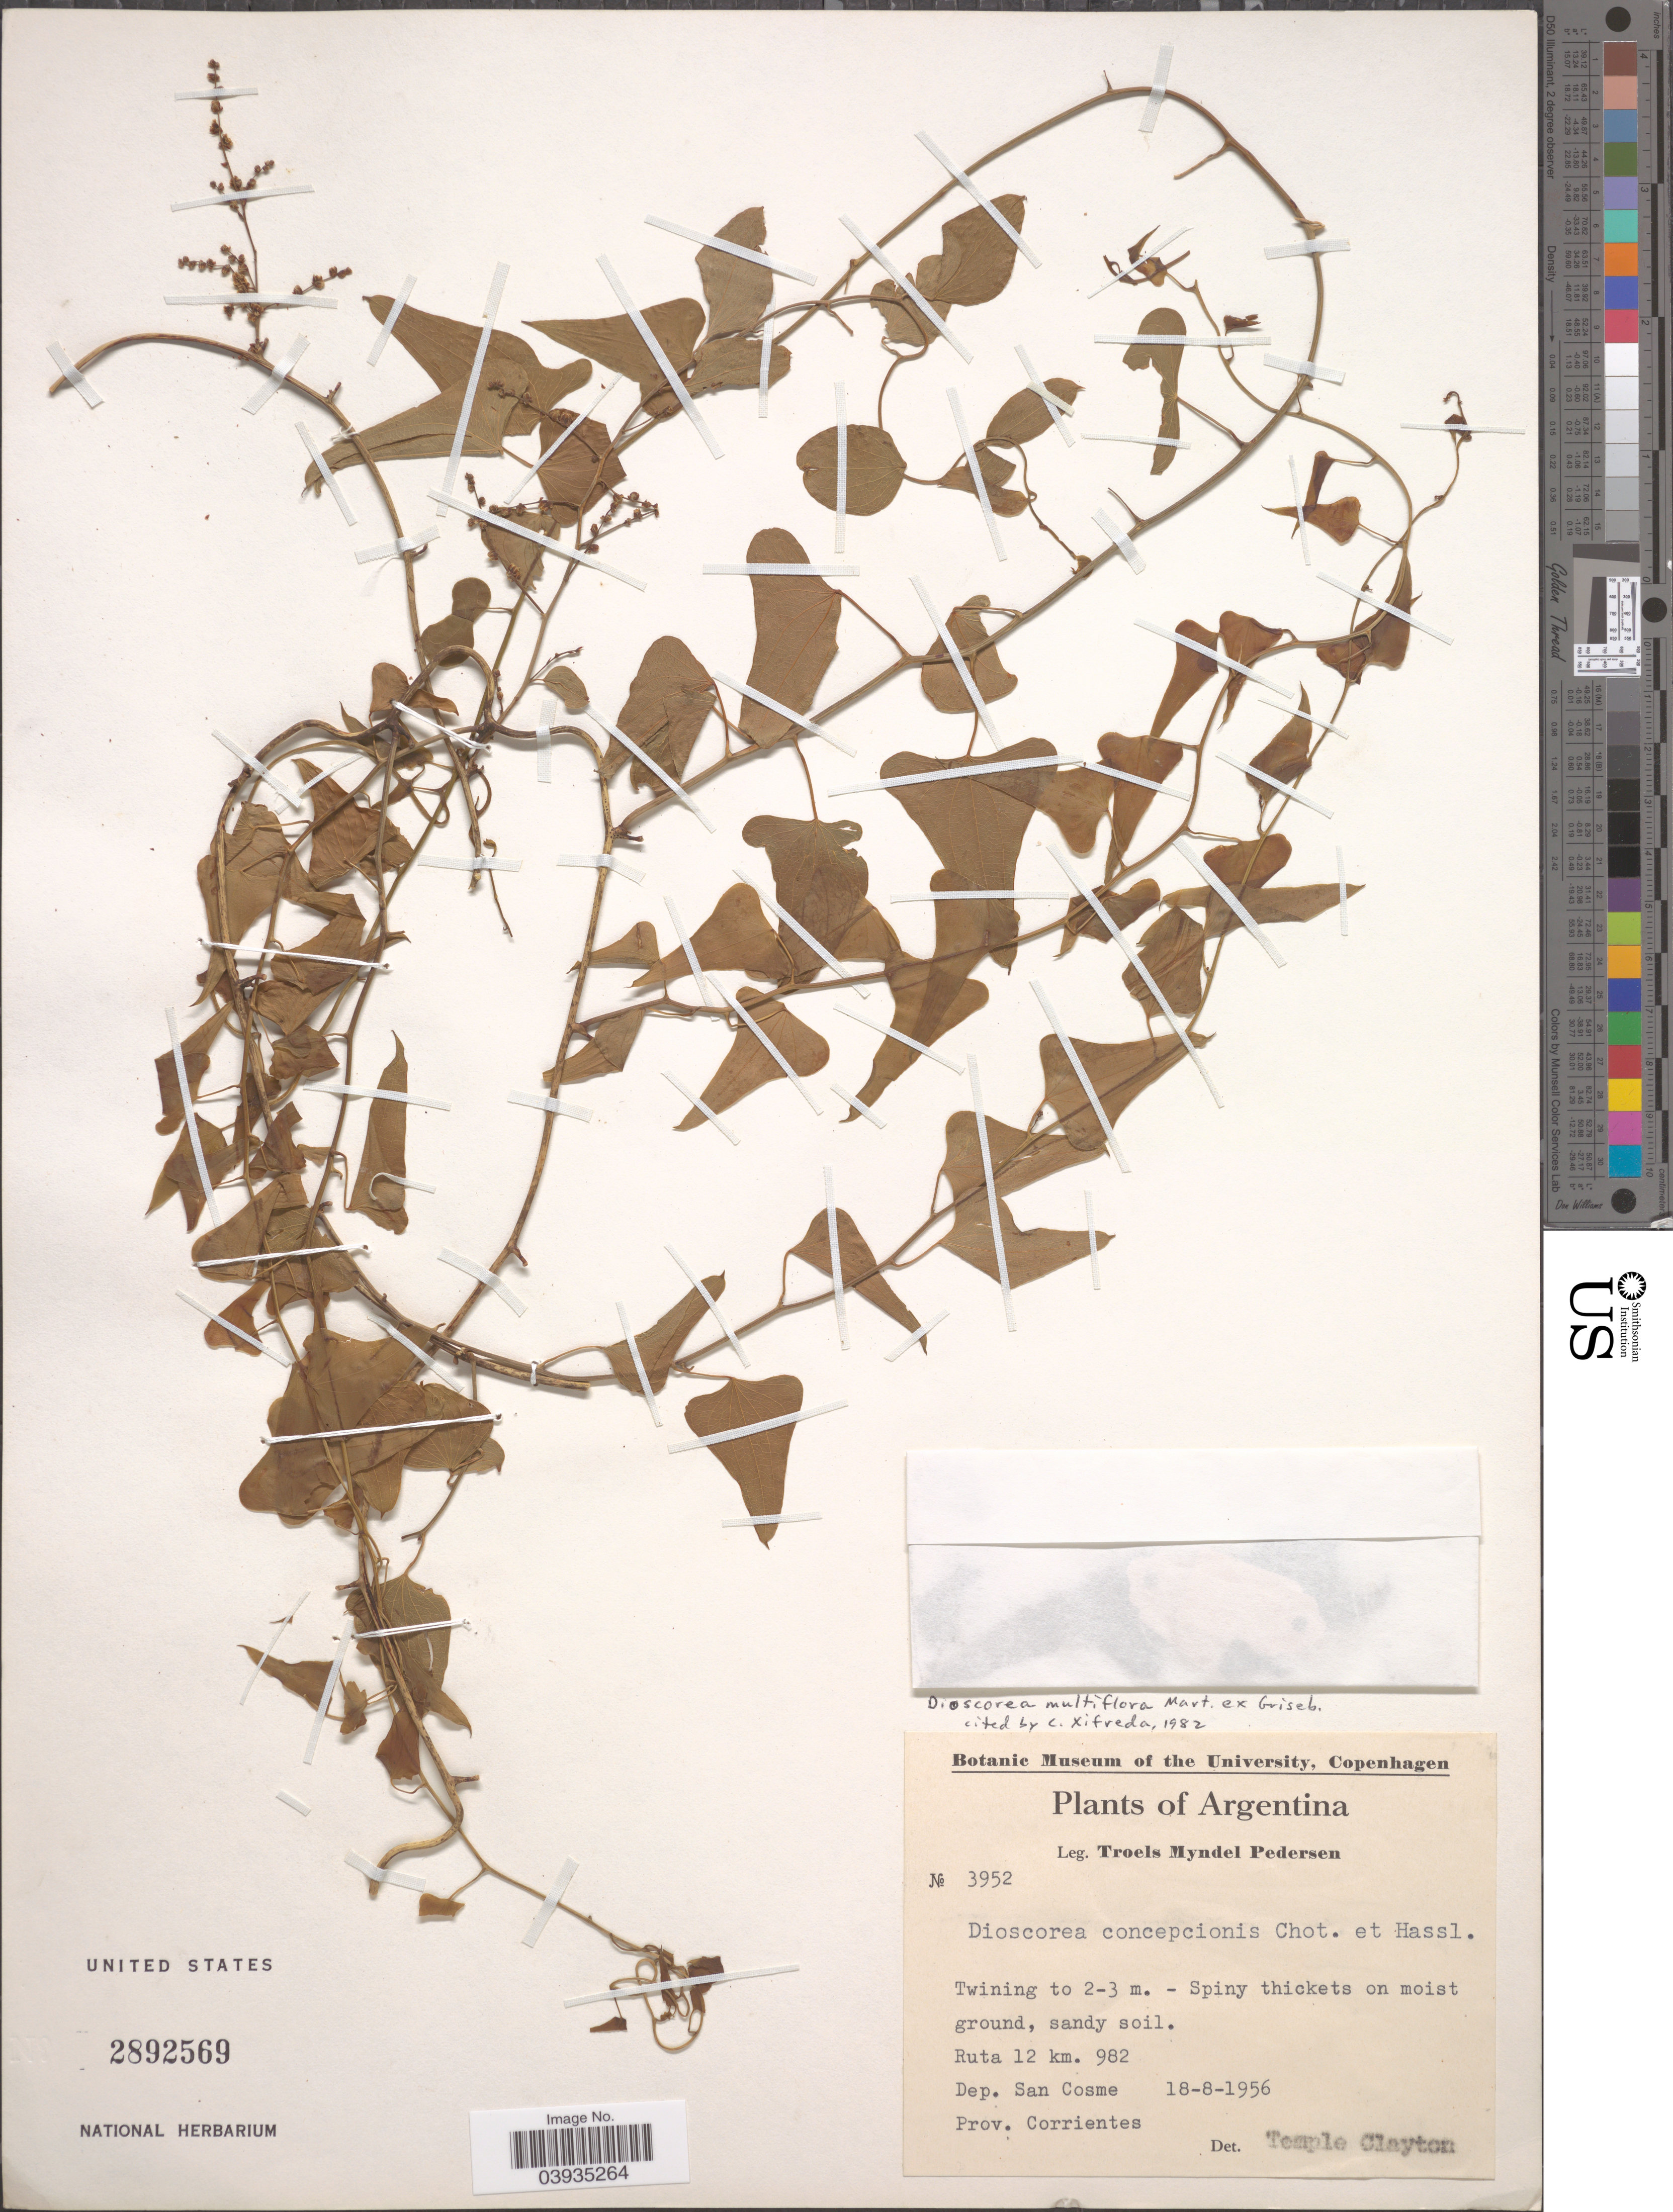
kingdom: Plantae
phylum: Tracheophyta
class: Liliopsida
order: Dioscoreales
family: Dioscoreaceae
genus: Dioscorea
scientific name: Dioscorea multiflora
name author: Mart. ex Griseb.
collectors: T. Pederson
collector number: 3952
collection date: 1956-08-18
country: Argentina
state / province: Corrientes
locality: Ruta 12 km. 982. Dep. San Cosme.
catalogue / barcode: US 2892569